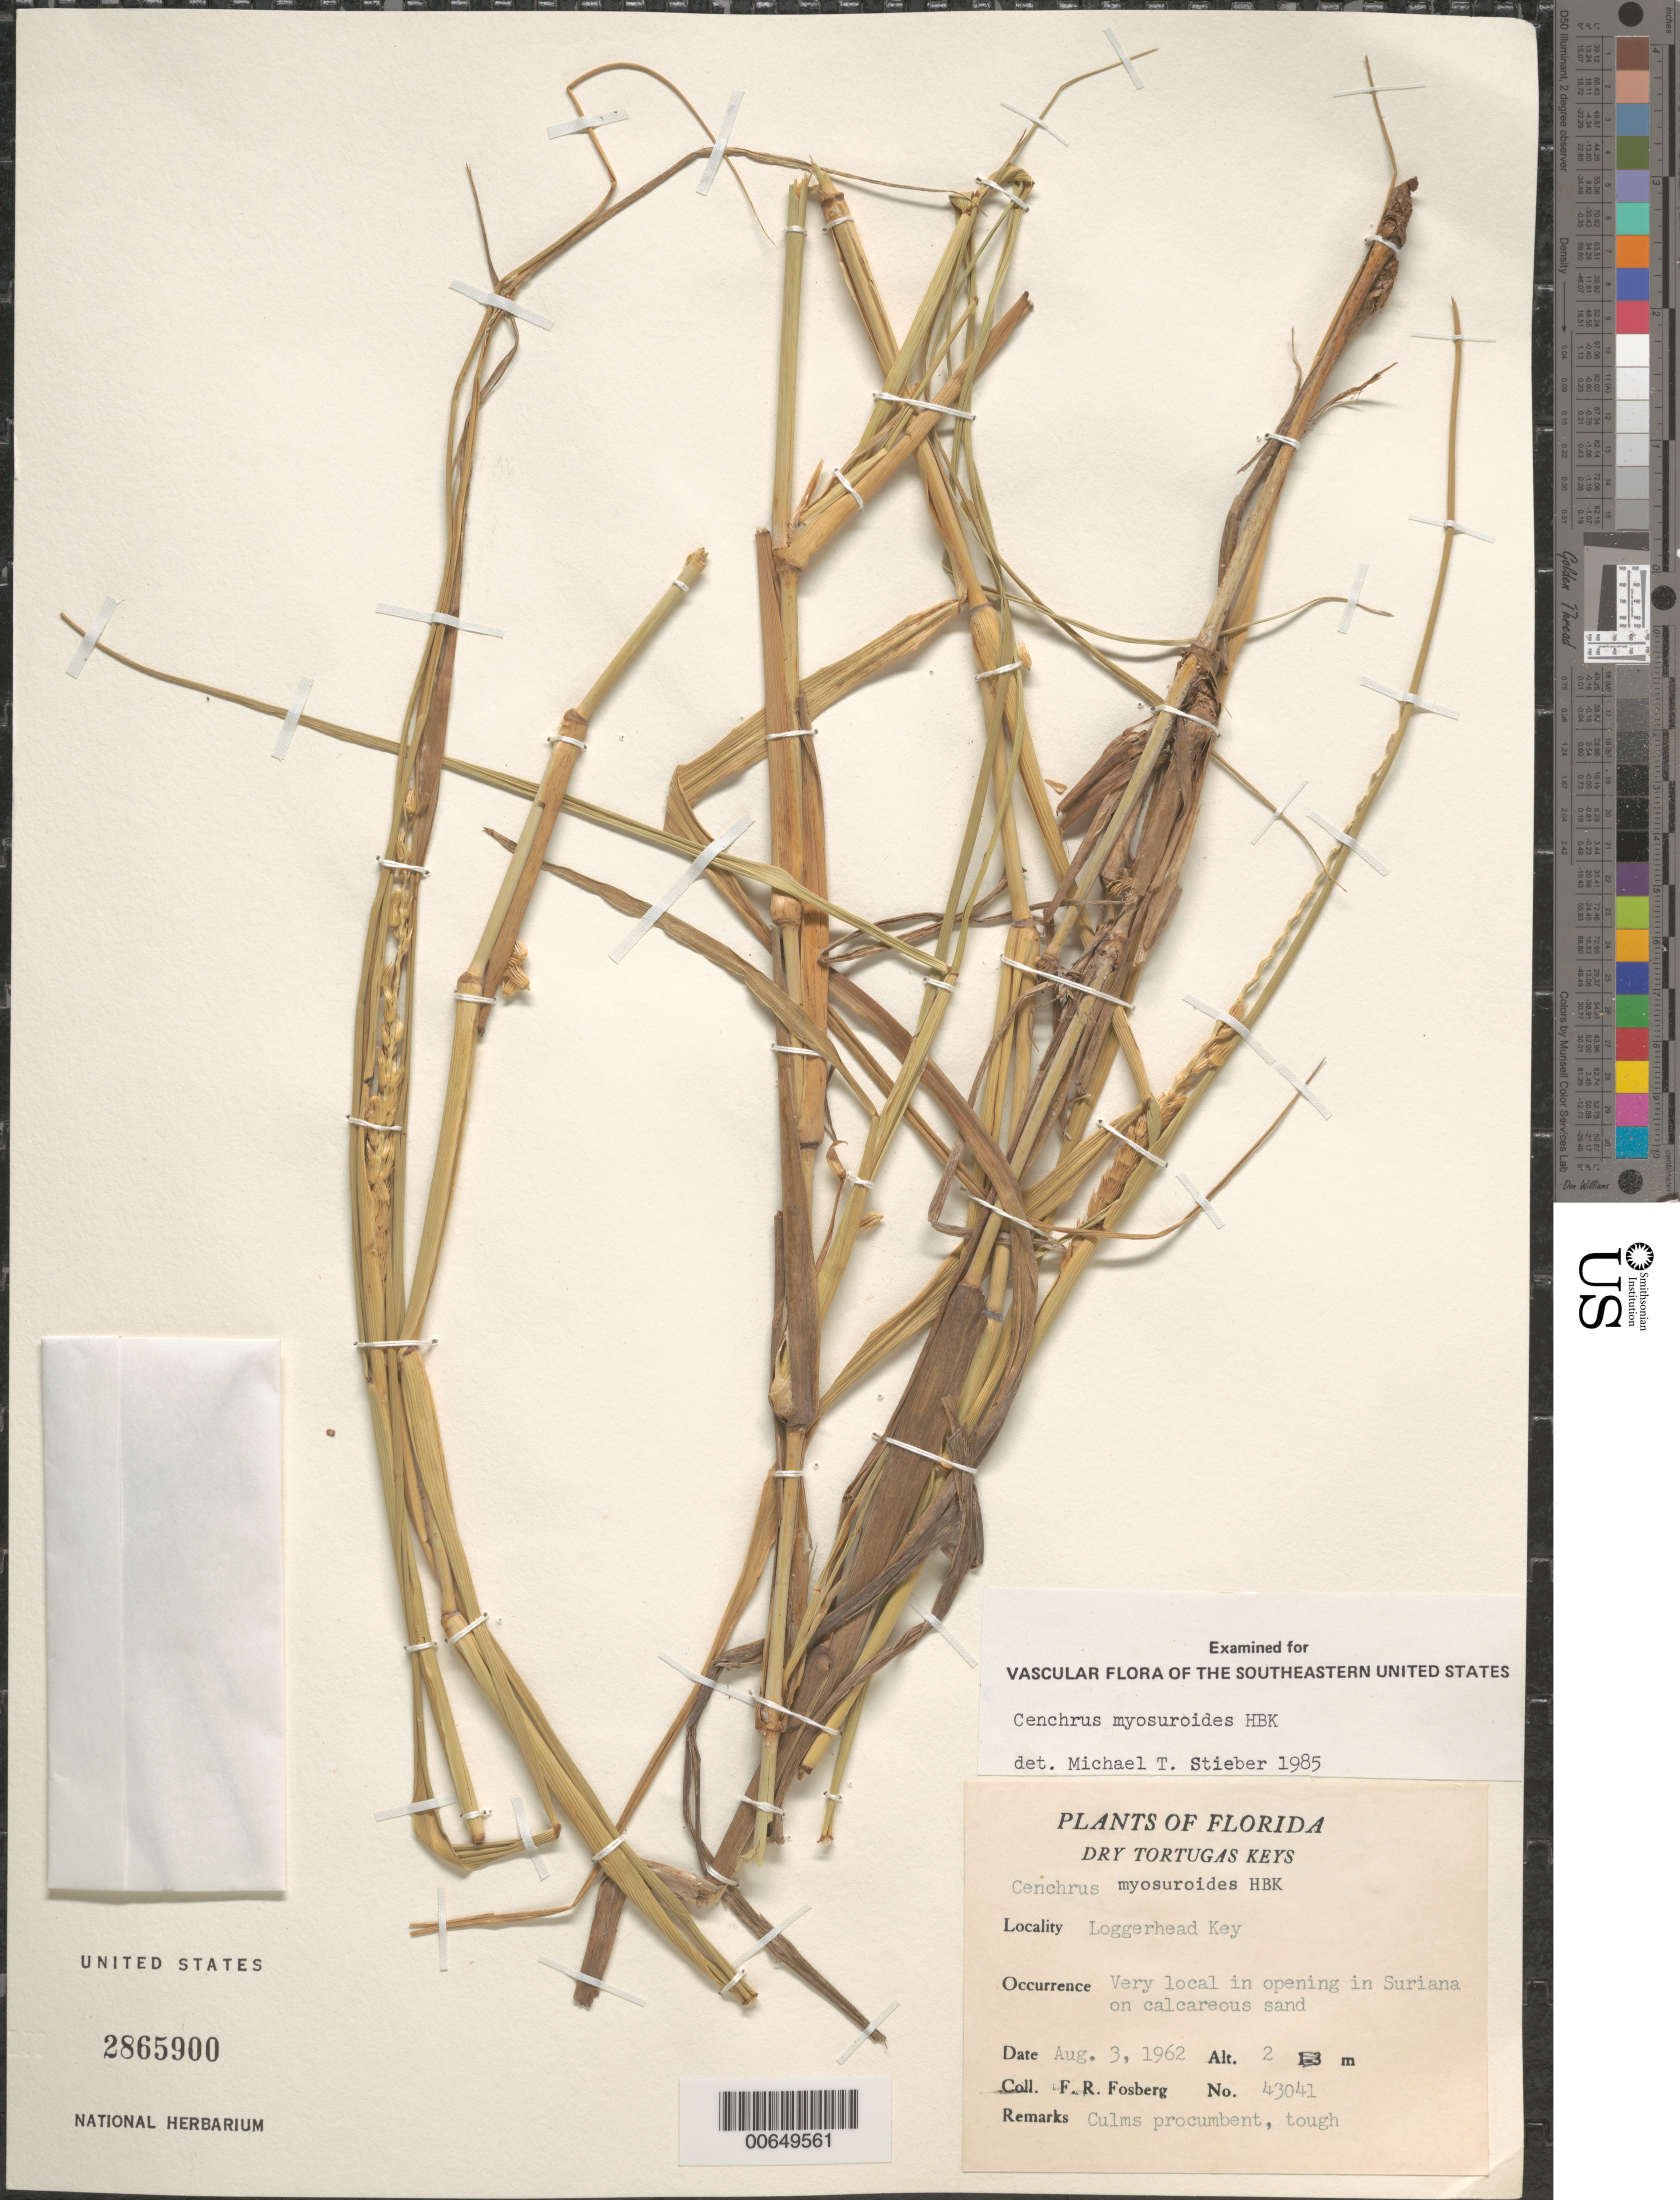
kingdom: Plantae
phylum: Tracheophyta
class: Liliopsida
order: Poales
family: Poaceae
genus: Cenchrus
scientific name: Cenchrus myosuroides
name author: Kunth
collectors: F. R. Fosberg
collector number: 43041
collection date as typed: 08 Mar 1962 or 03 Aug 1962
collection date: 1962-03-08 or 1962-08-03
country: United States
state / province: Florida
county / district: Monroe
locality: Loggerhead Key; Dry Tortugas Keys.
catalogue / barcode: US 2865900